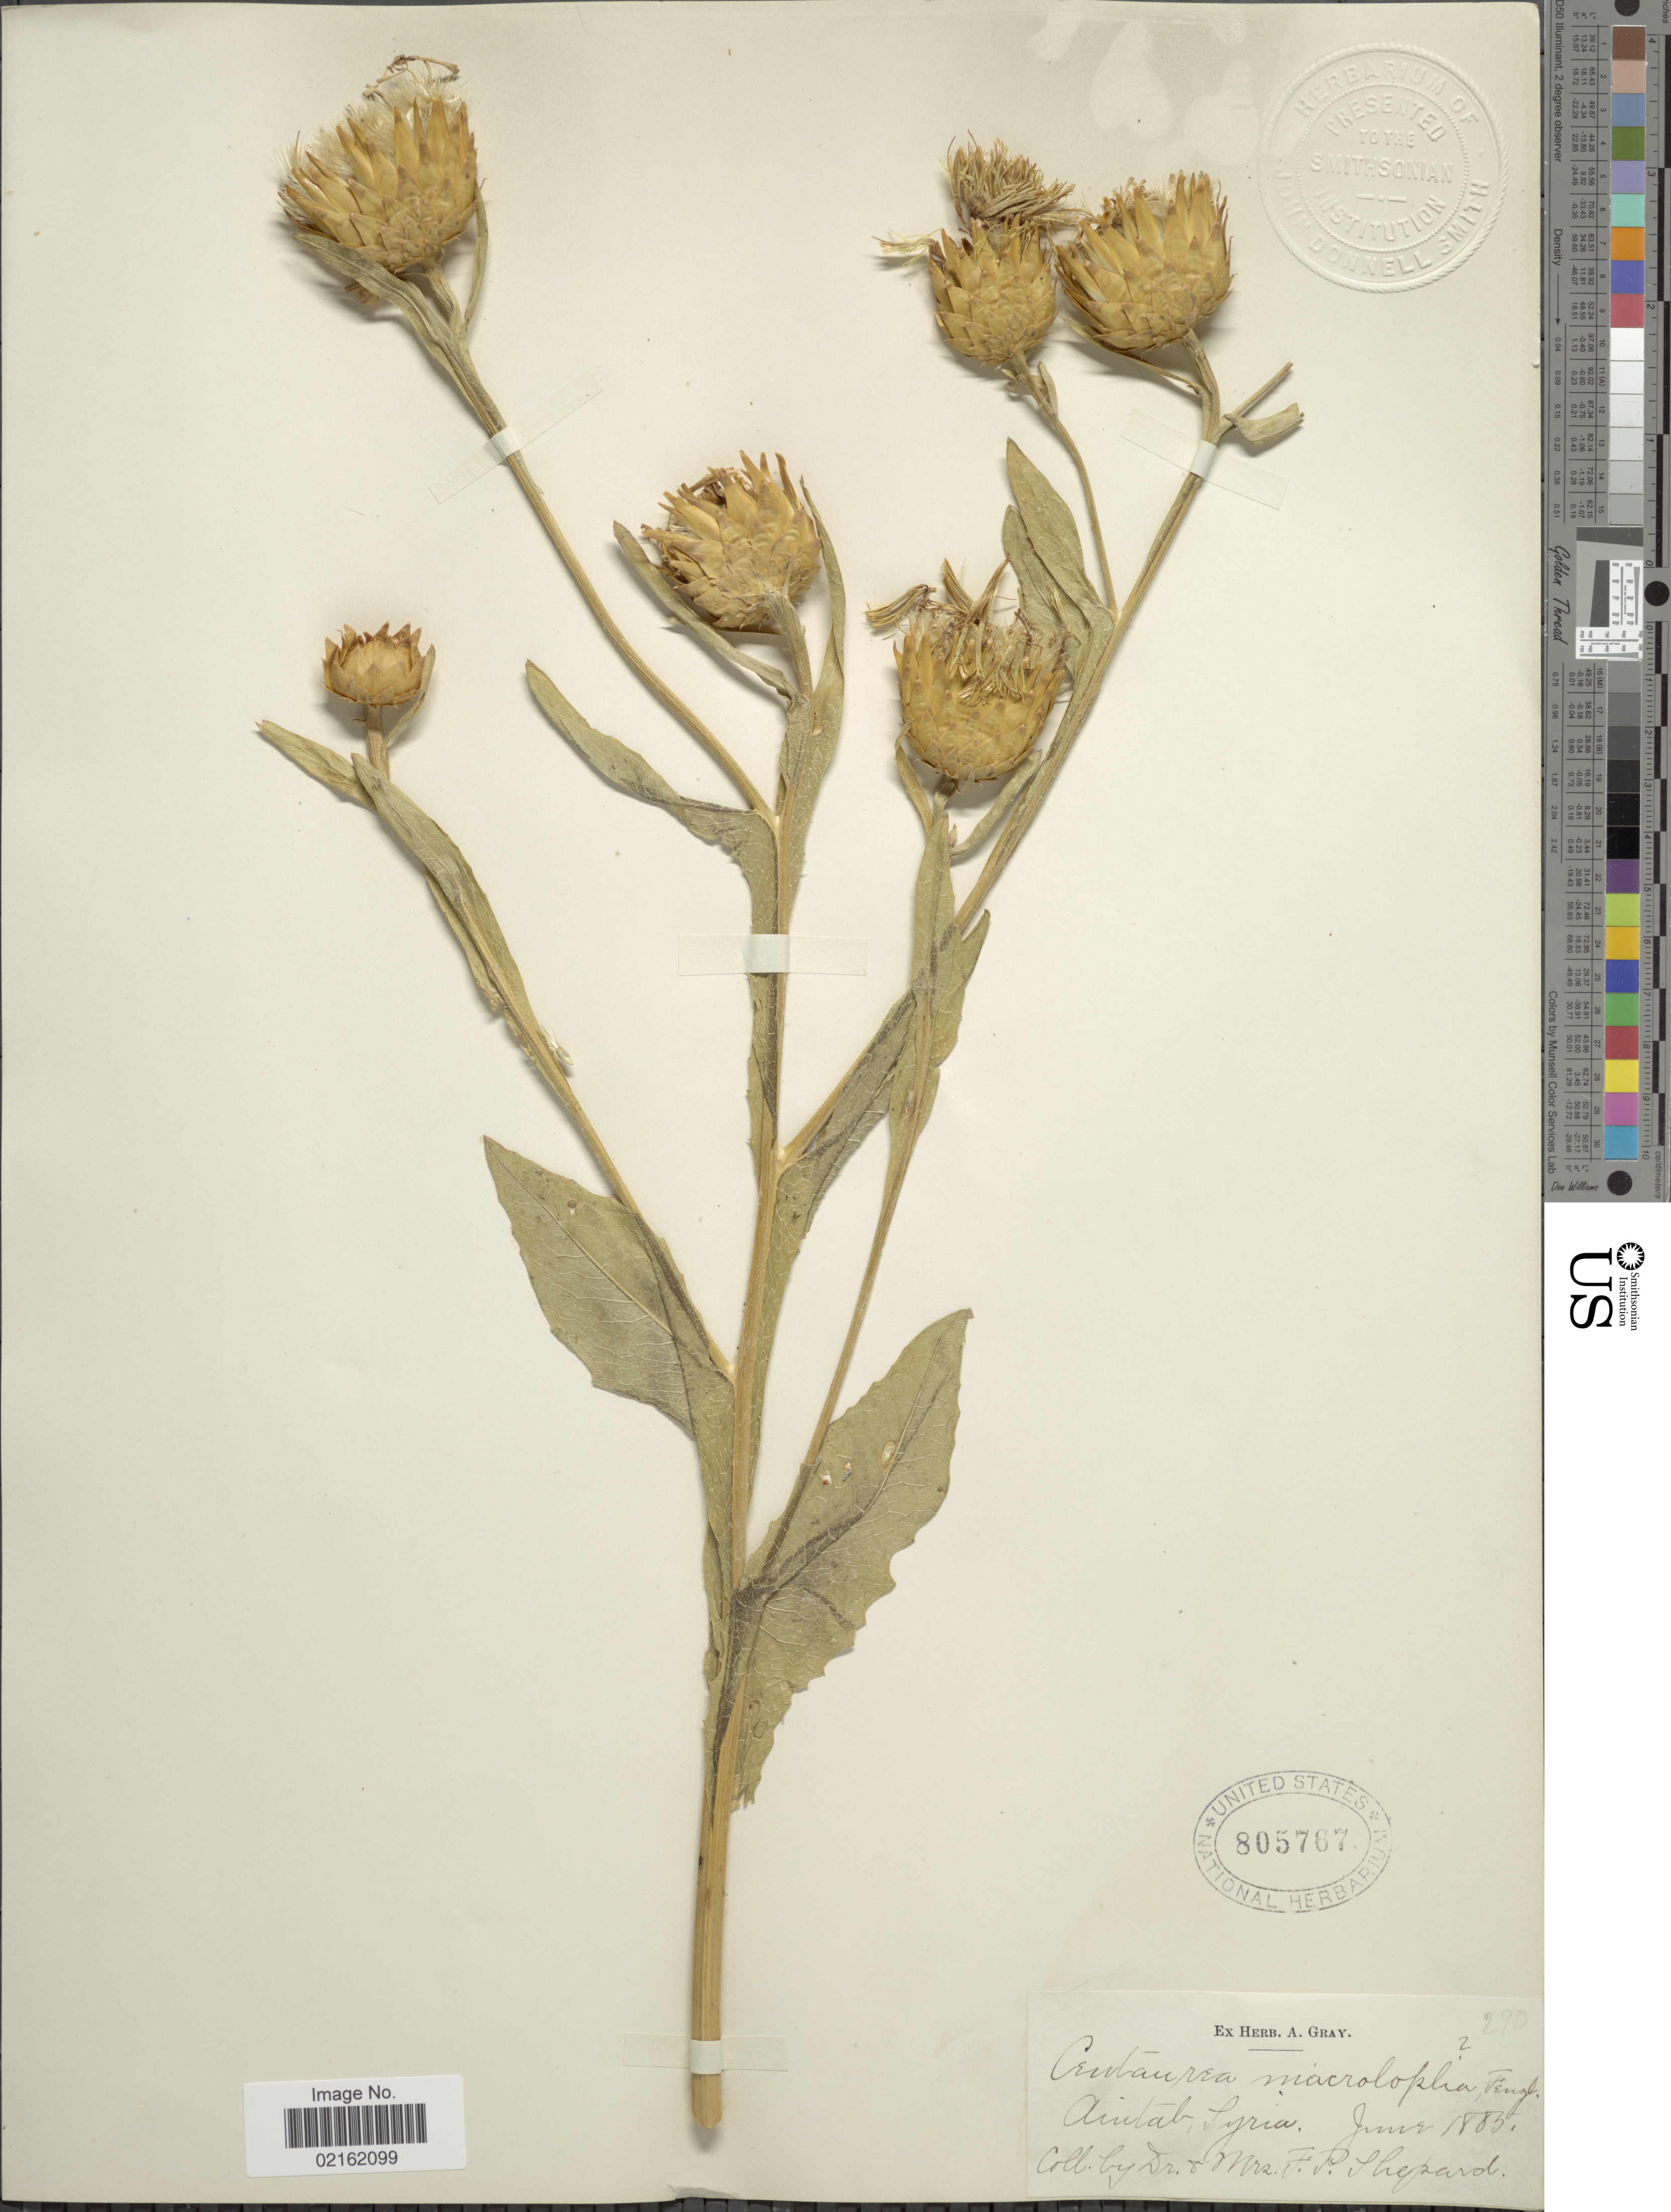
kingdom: Plantae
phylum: Tracheophyta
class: Magnoliopsida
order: Asterales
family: Asteraceae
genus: Centaurea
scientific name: Centaurea drabifolia subsp. floccosa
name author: (Boiss.) Wagenitz & Greuter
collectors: Mrs. Shepard & F. P. Shepard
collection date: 1885-06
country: Syria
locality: Auitab [interpreted]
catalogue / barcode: US 805767